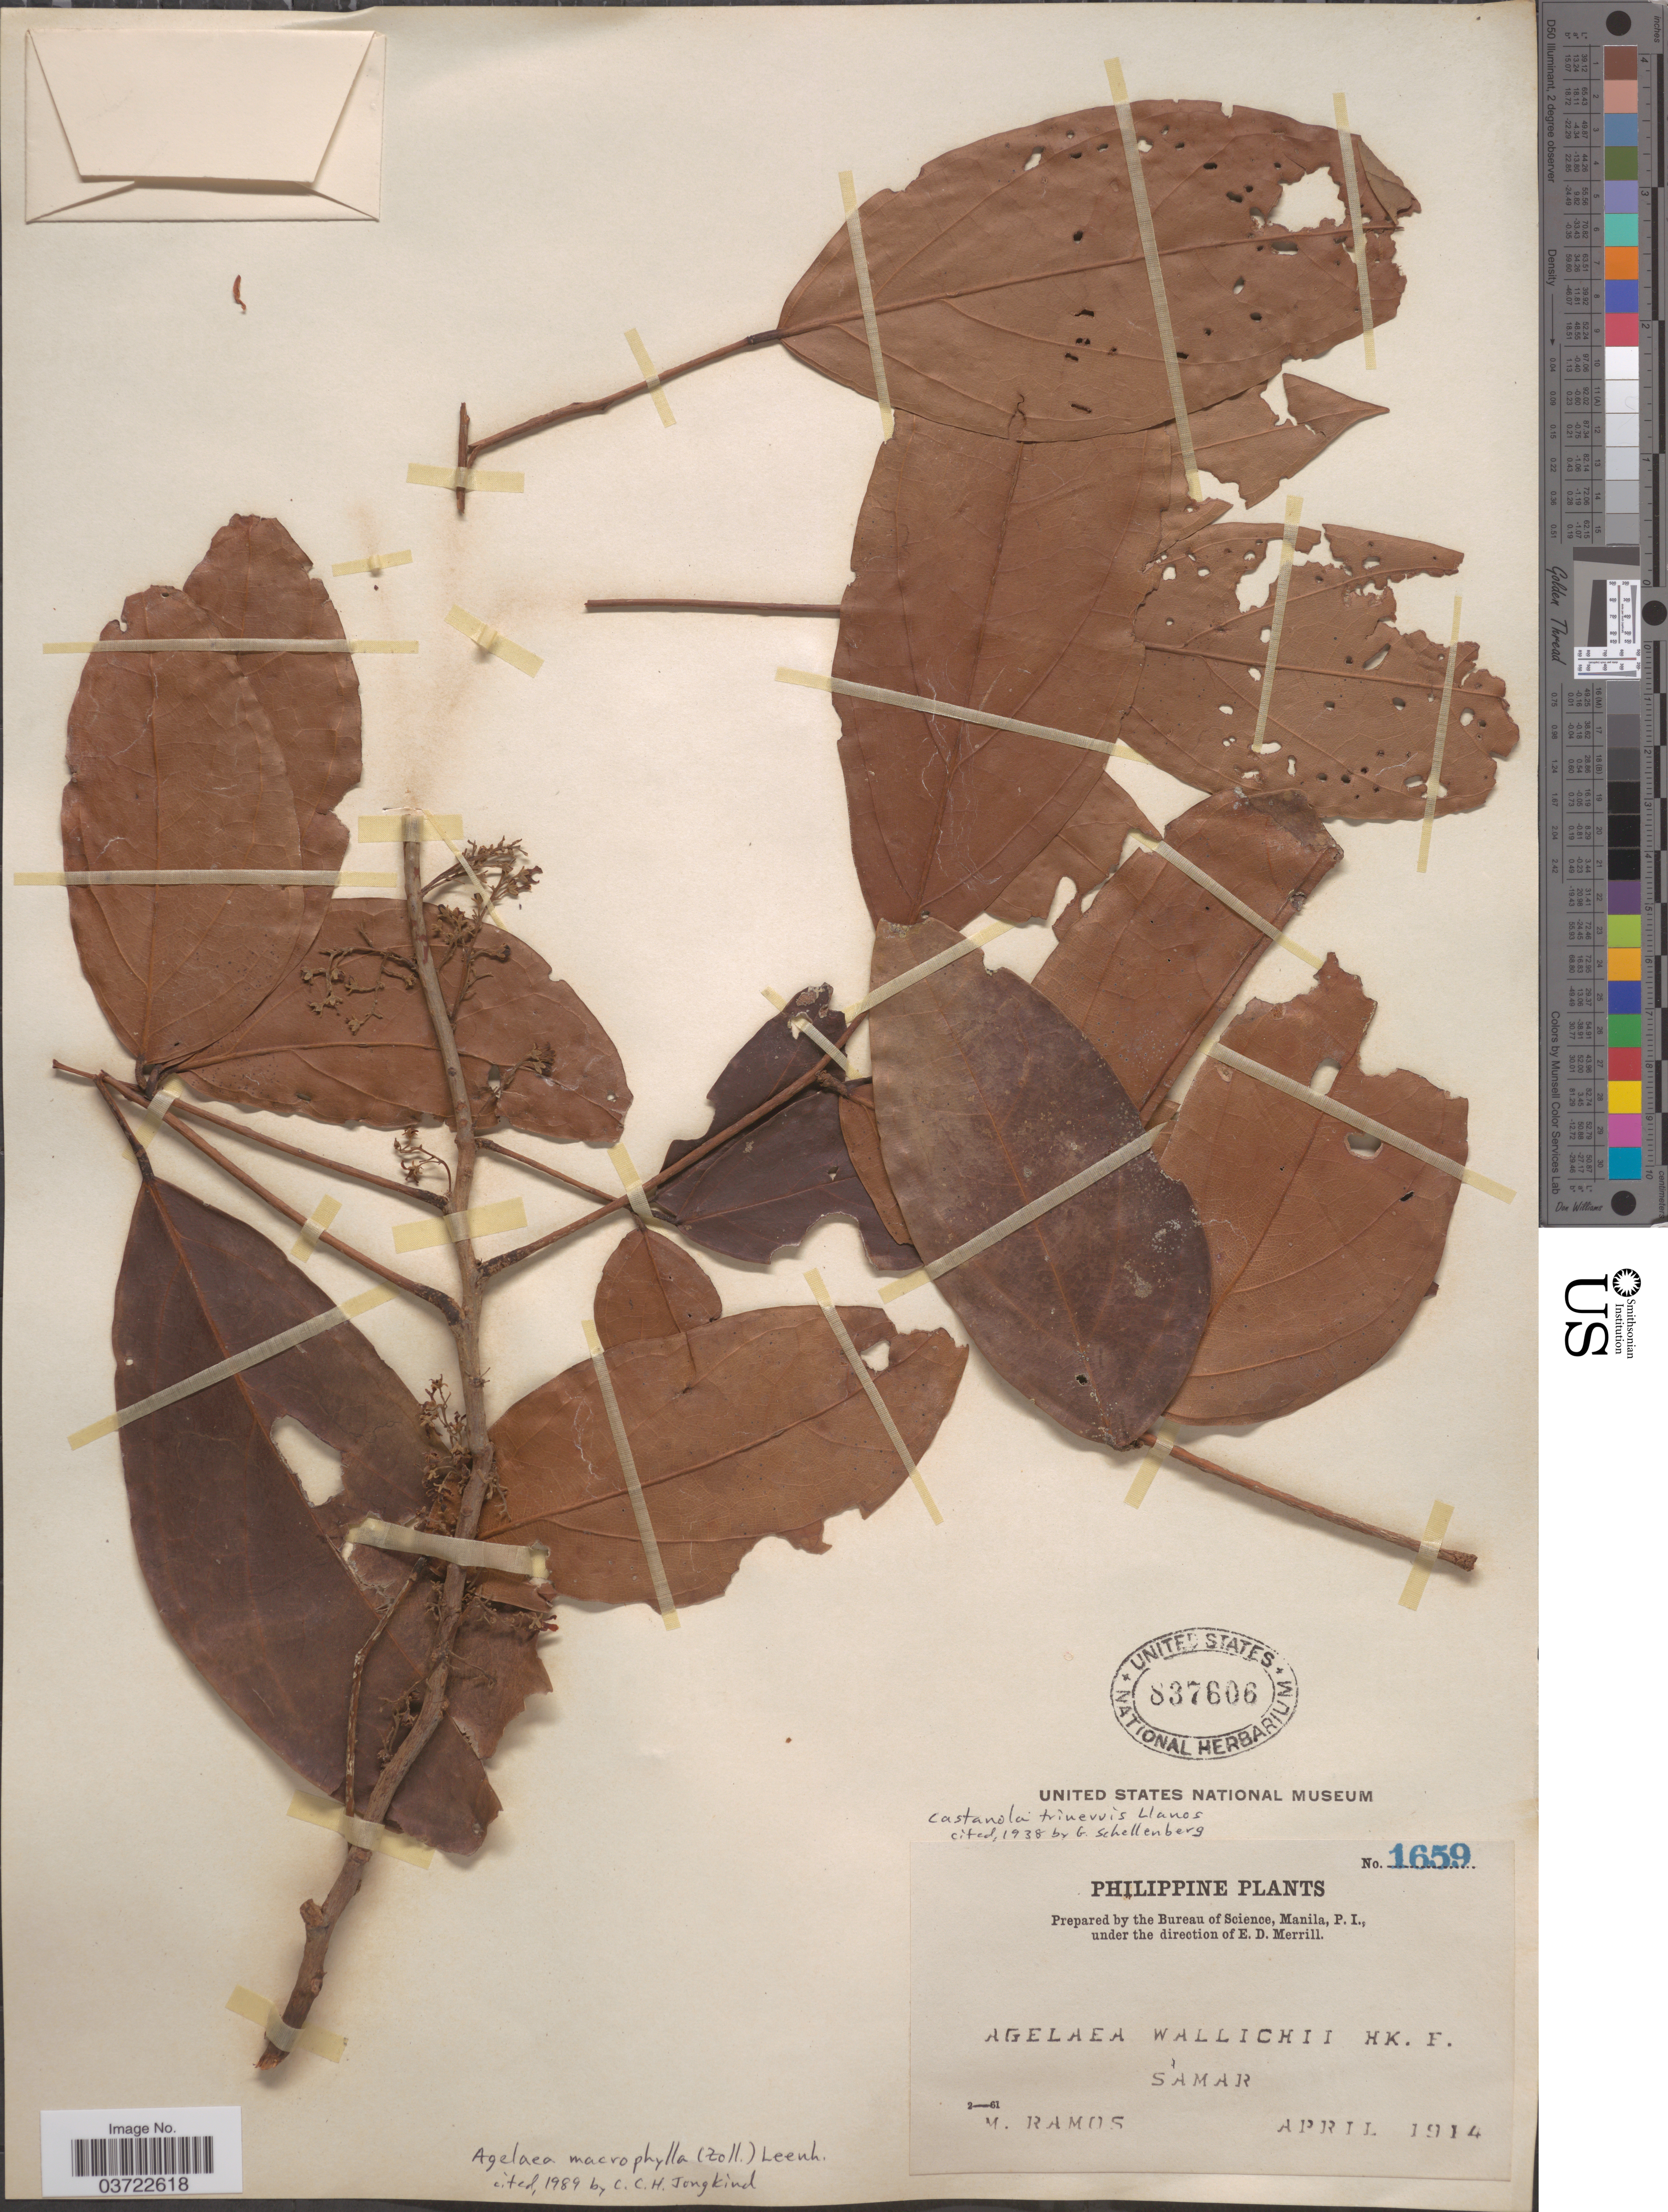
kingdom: Plantae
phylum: Tracheophyta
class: Magnoliopsida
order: Oxalidales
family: Connaraceae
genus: Agelaea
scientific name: Agelaea trinervis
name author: (Llanos) Merr.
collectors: M. Ramos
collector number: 1659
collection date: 1914-04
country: Philippines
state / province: Eastern Visayas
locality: Samar.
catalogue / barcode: US 837606